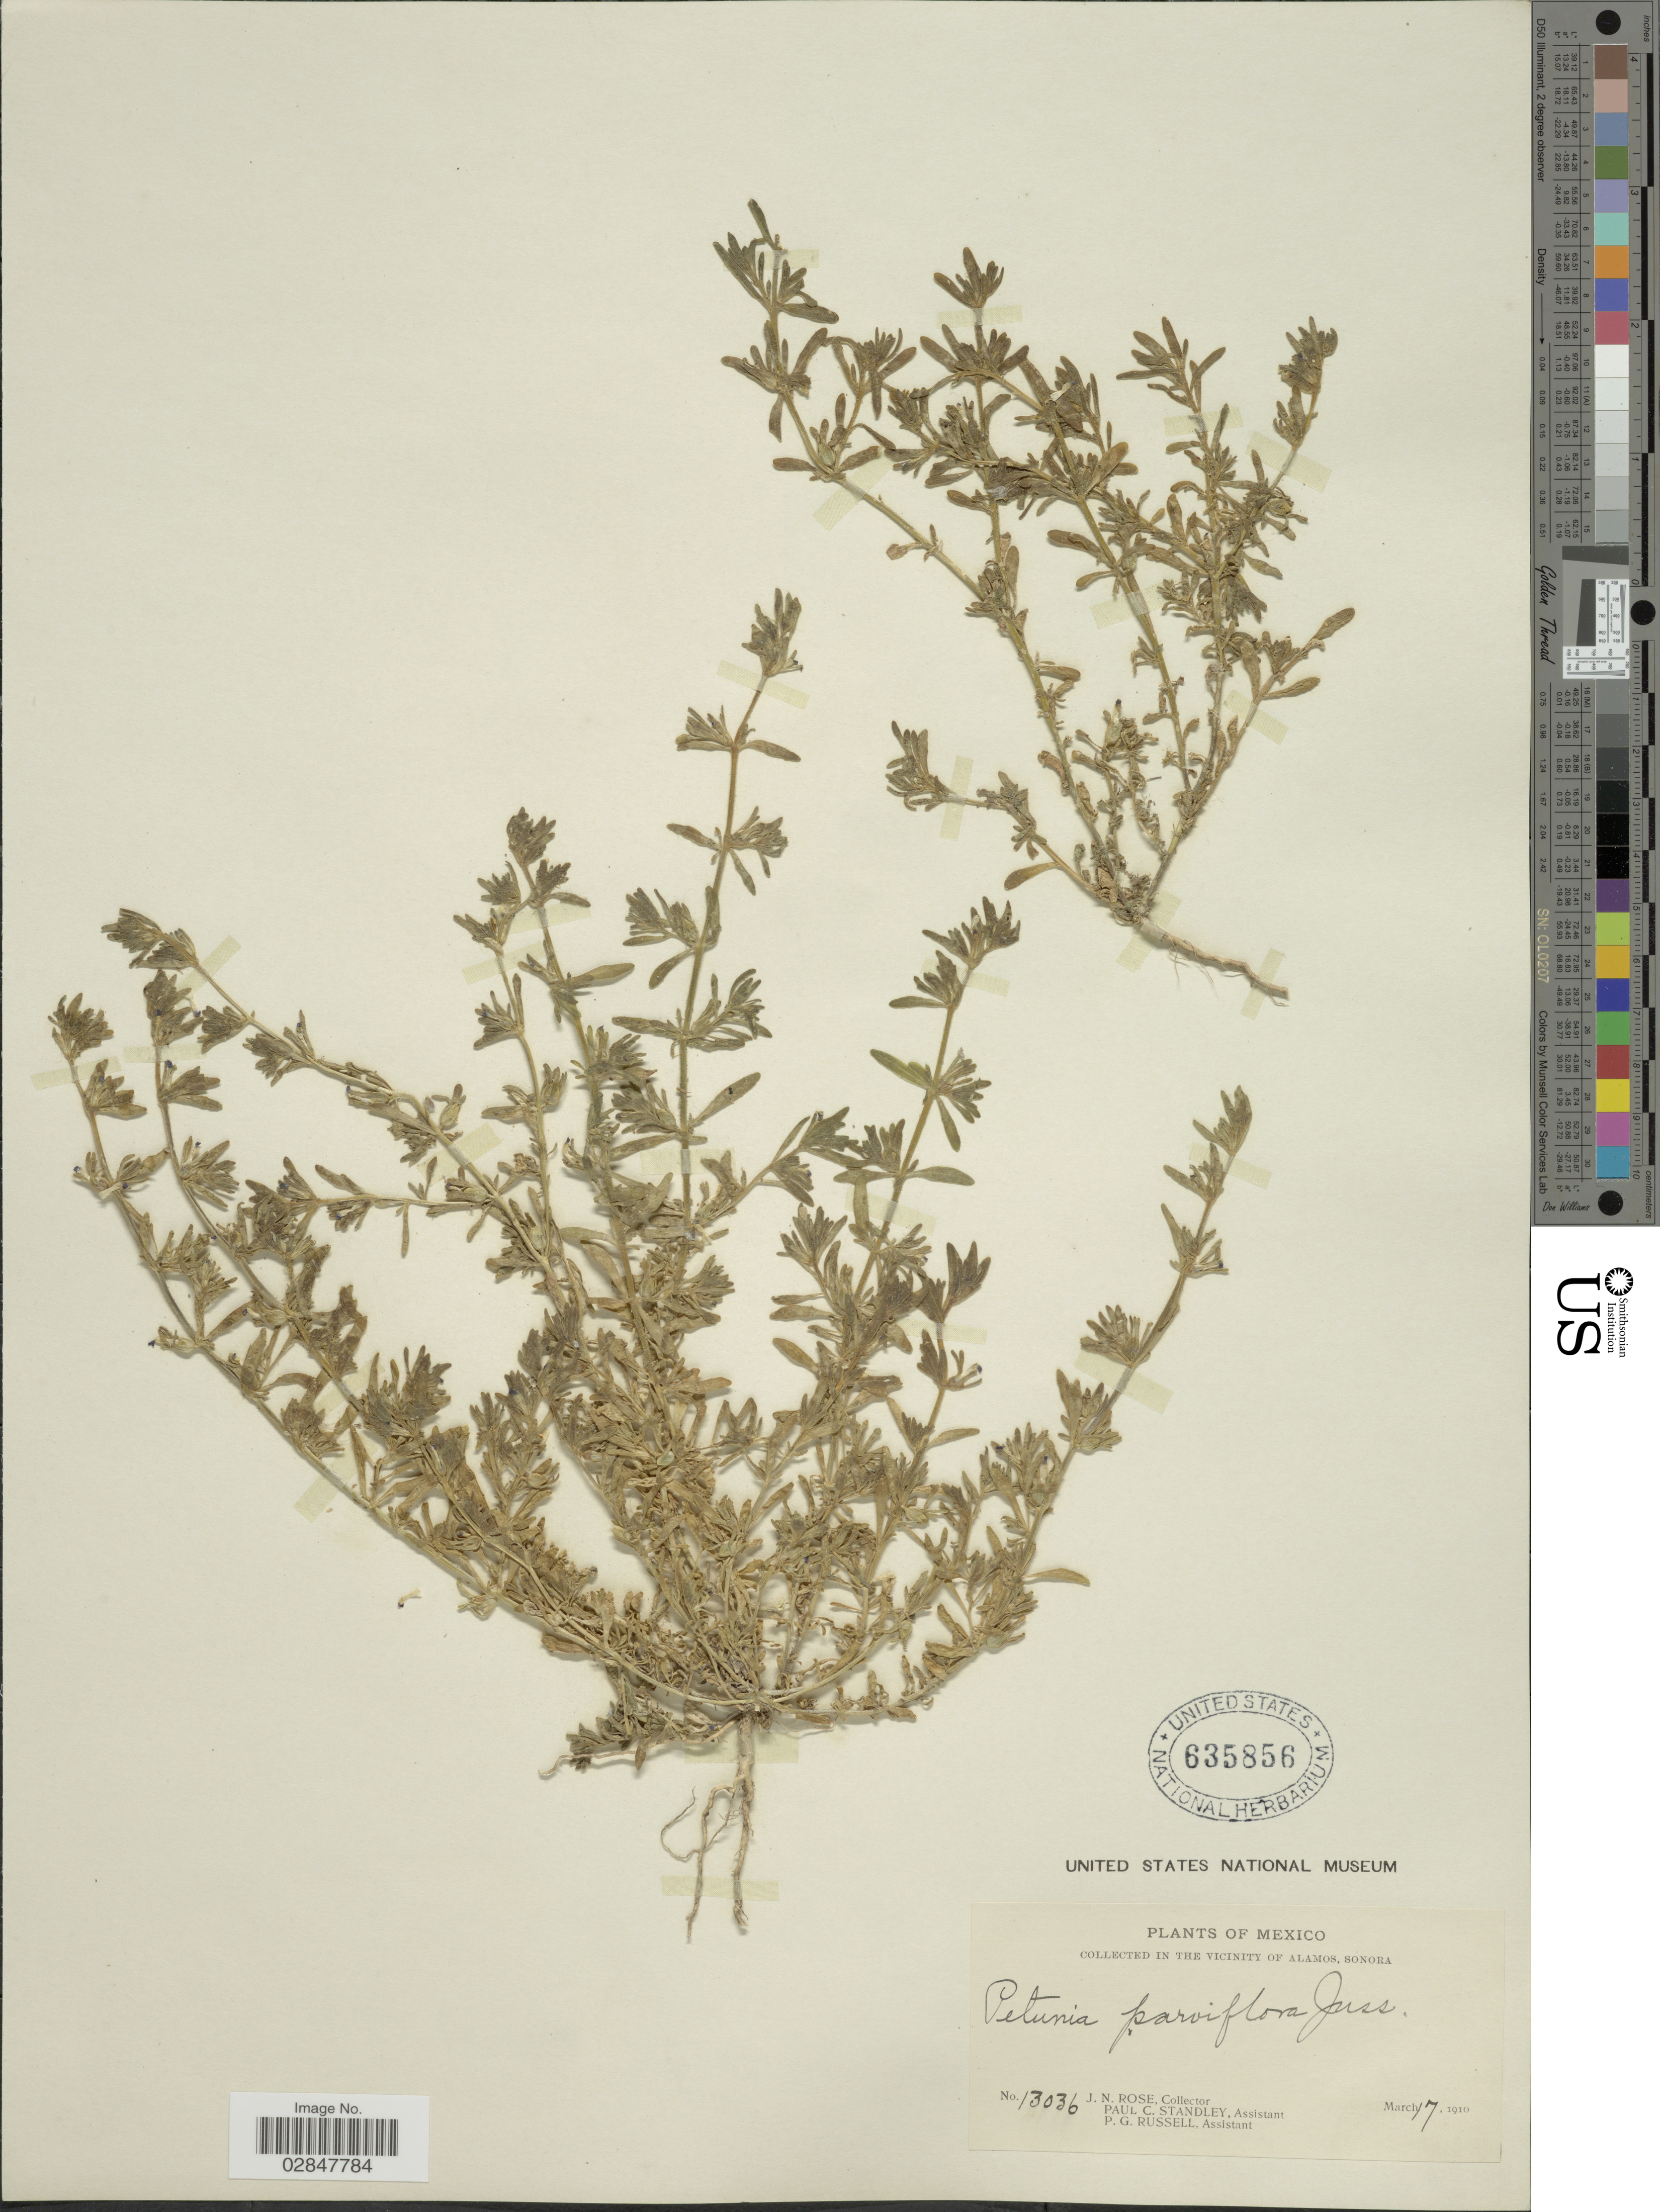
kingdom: Plantae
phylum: Tracheophyta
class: Magnoliopsida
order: Solanales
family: Solanaceae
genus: Petunia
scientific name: Petunia parviflora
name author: Juss.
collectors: J. N. Rose, P. C. Standley & P. G. Russell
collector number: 13036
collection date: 1910-03-17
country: Mexico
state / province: Sonora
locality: Vicinity of Alamos.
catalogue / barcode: US 635856